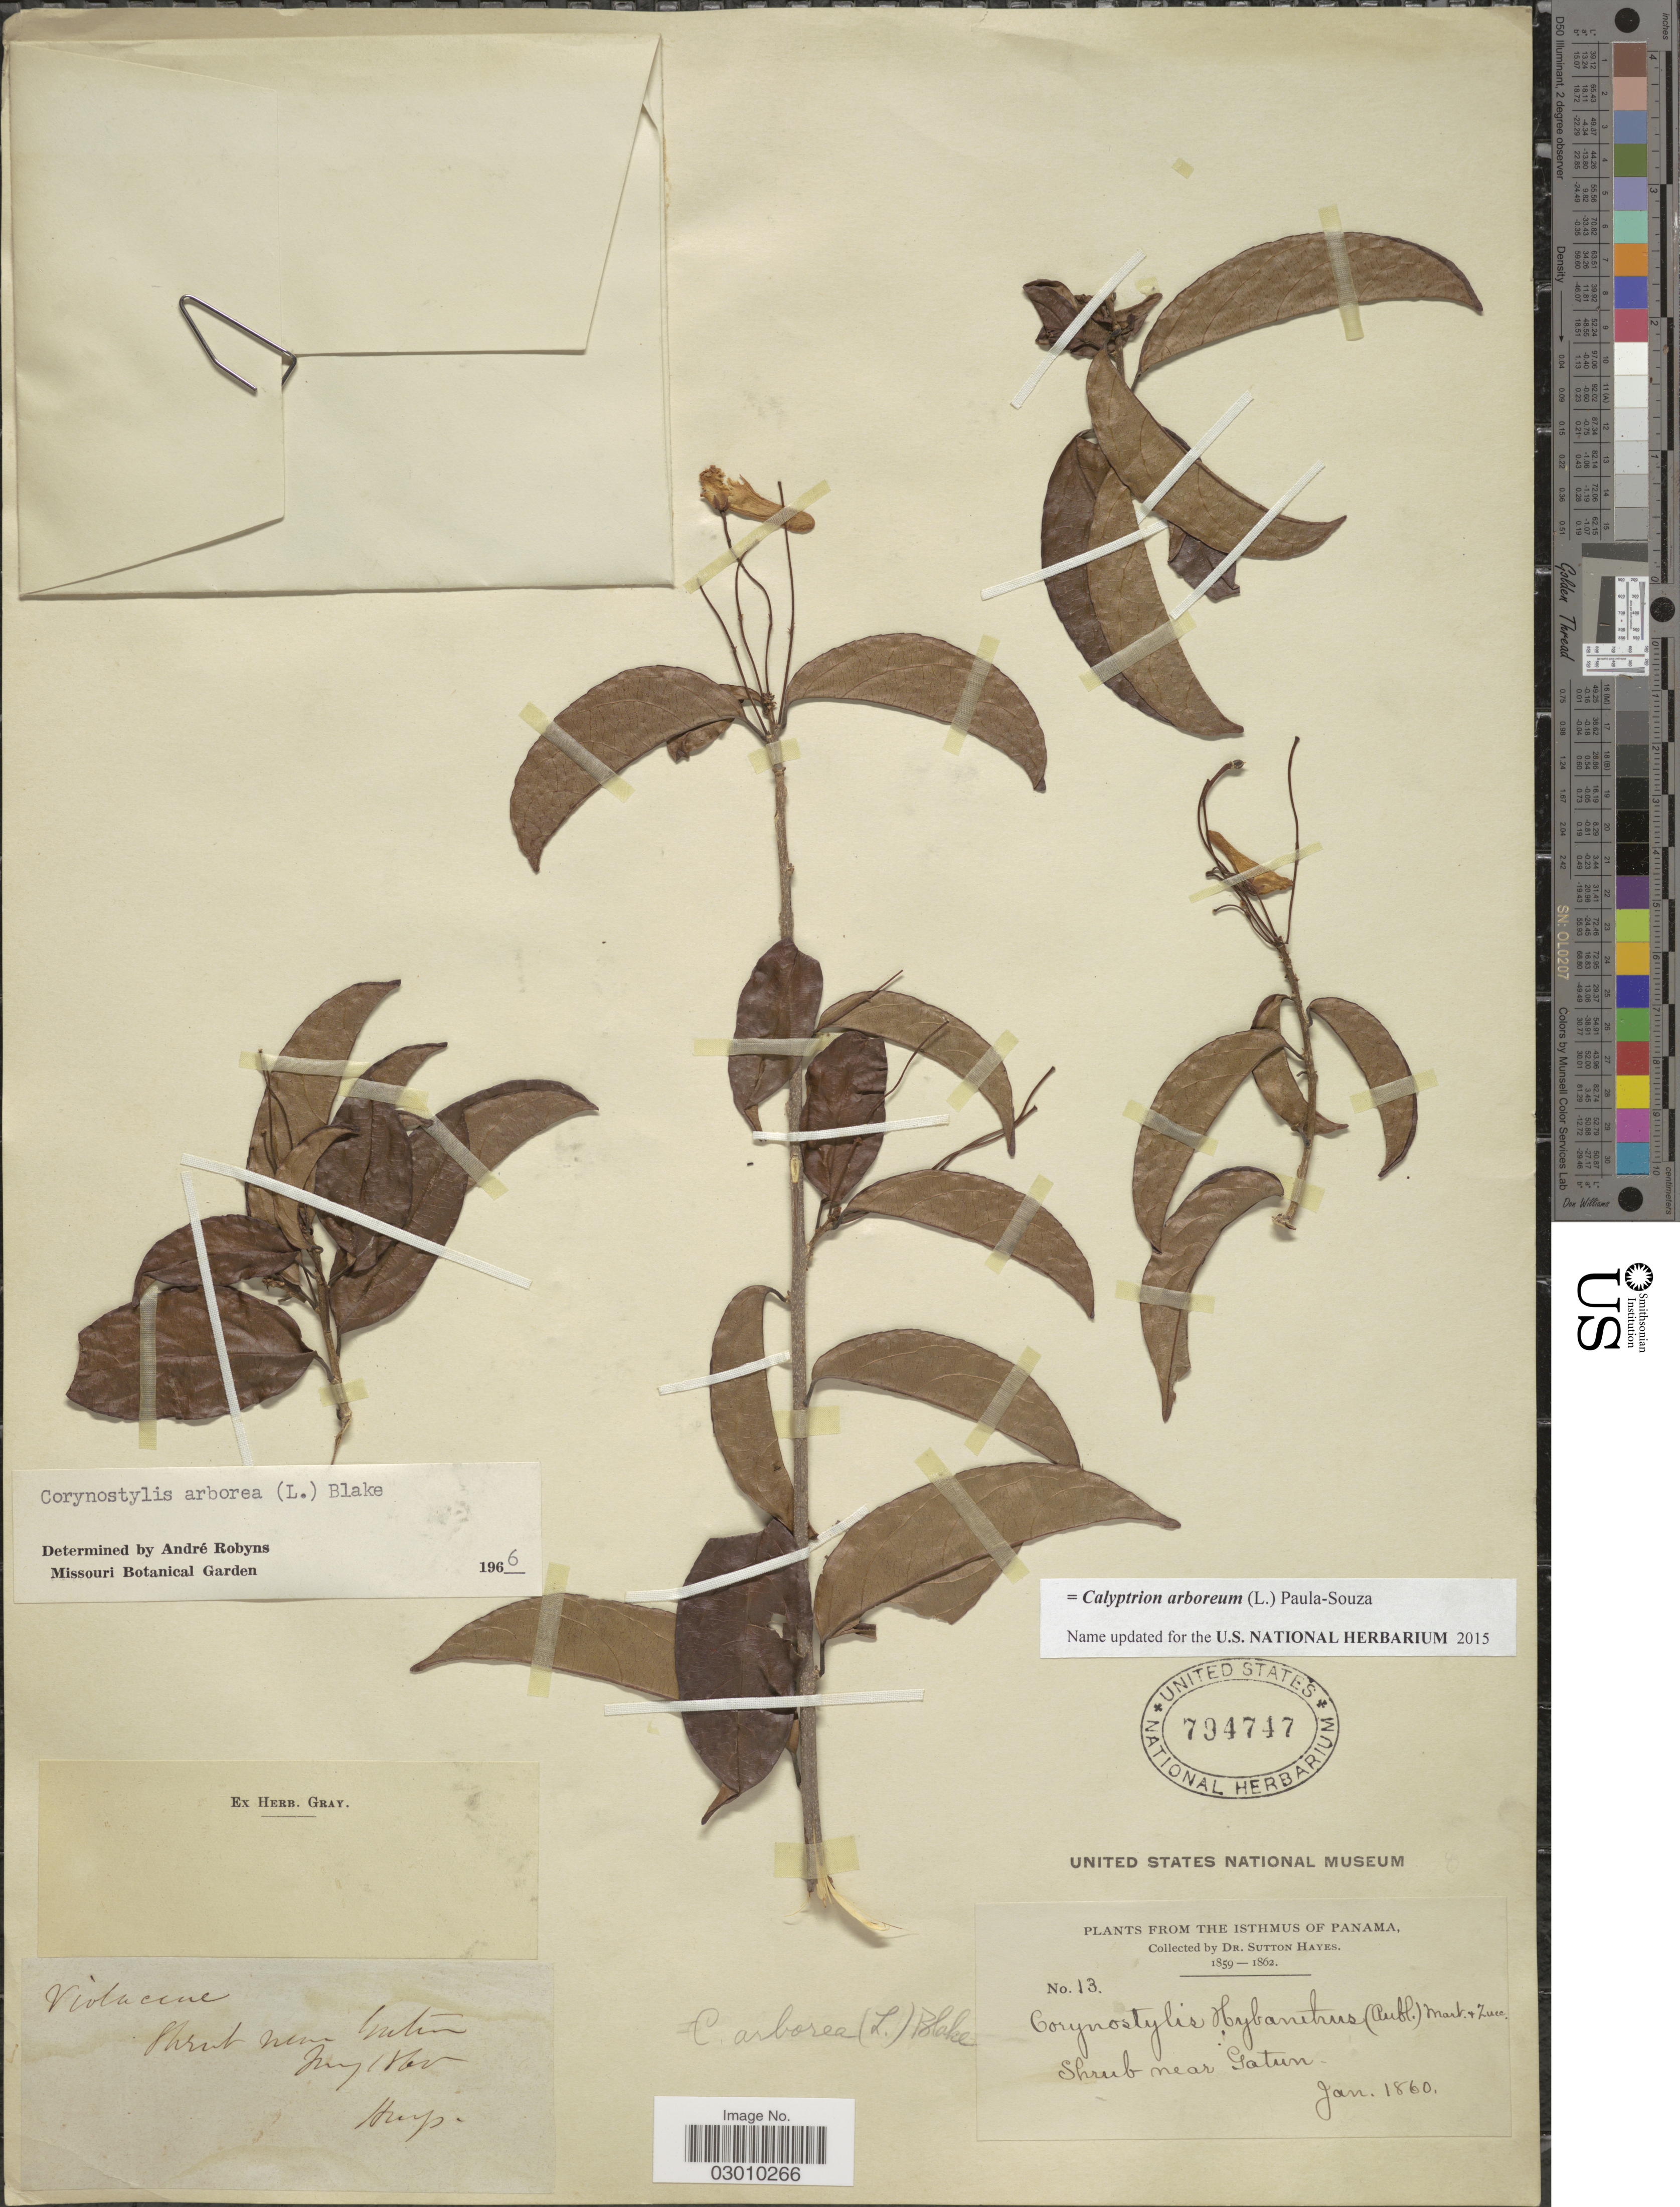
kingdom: Plantae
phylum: Tracheophyta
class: Magnoliopsida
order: Malpighiales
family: Violaceae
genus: Calyptrion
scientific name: Calyptrion sp.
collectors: S. Hayes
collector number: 13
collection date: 1860-01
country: Panama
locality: Isthmus of Panama. Near Gatun.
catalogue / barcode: US 794747